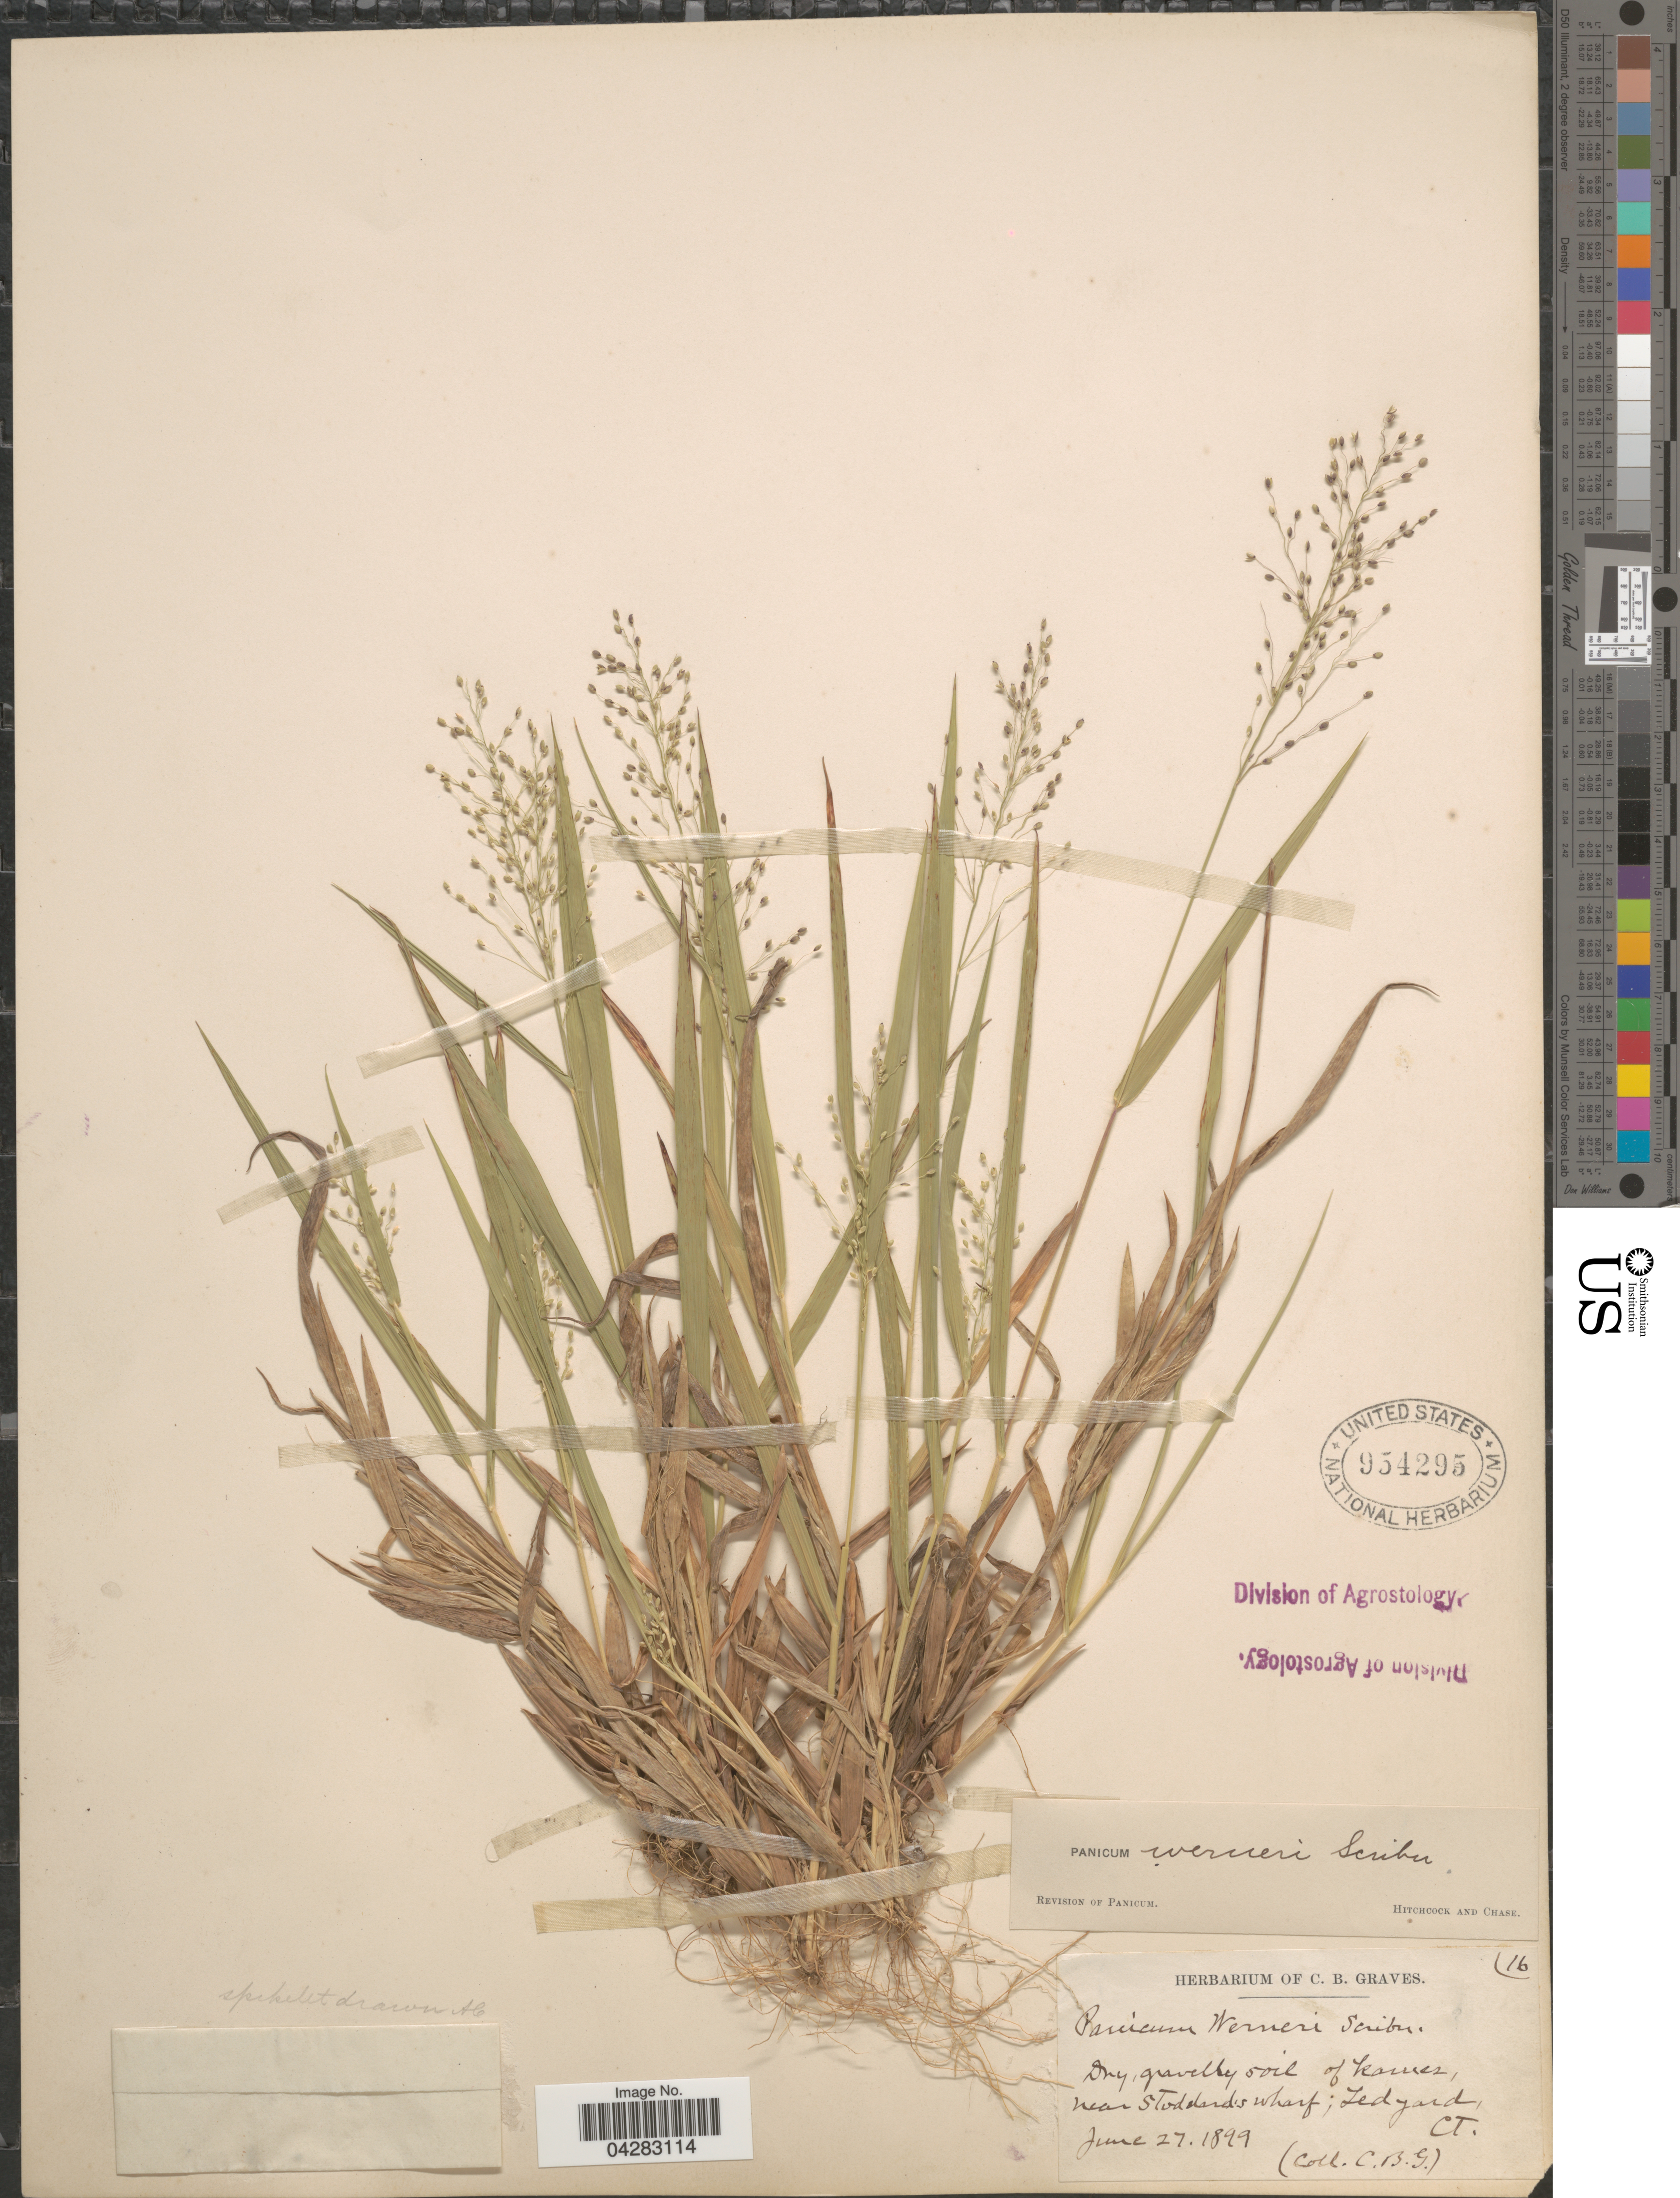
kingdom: Plantae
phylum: Tracheophyta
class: Liliopsida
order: Poales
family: Poaceae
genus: Dichanthelium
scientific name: Dichanthelium linearifolium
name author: (Scribn.) Gould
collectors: C. Graves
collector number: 16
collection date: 1899-06-27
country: United States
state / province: Connecticut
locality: Dry, gravelly soil of kames, near Stoddard's wharf; Ledyard.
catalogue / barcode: US 954295